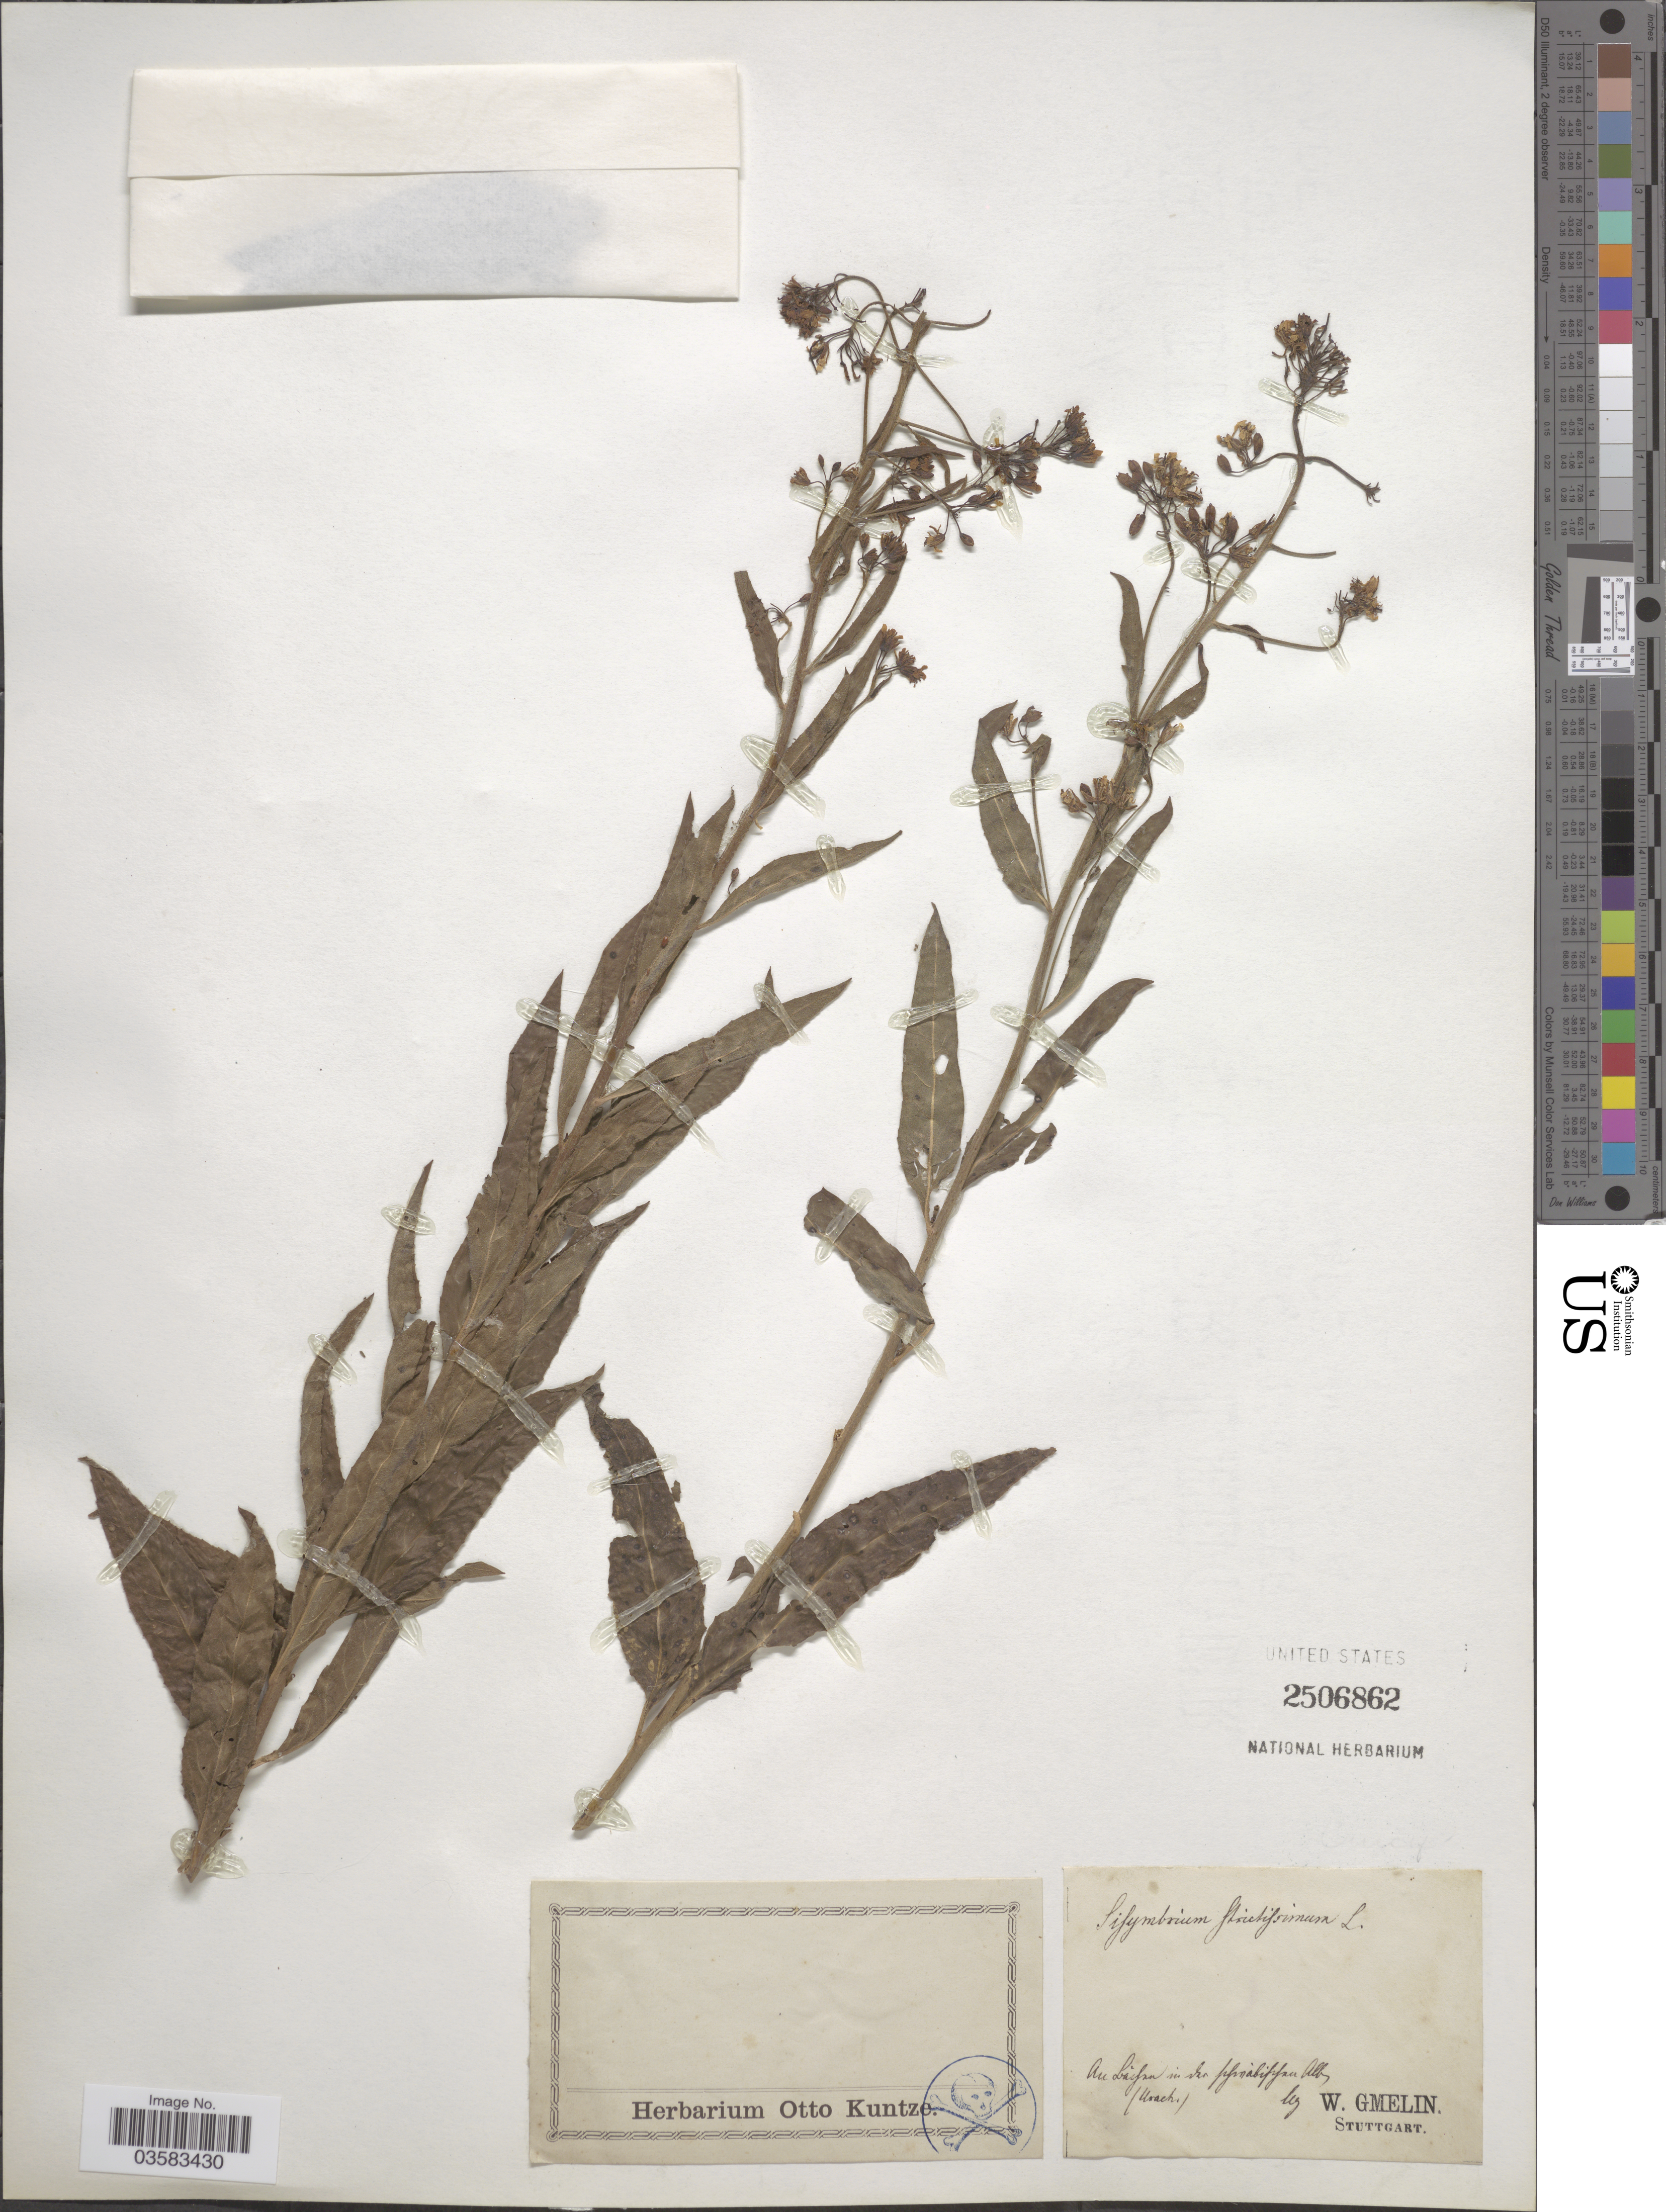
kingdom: Plantae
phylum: Tracheophyta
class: Magnoliopsida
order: Brassicales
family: Brassicaceae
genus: Sisymbrium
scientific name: Sisymbrium strictissimum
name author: L.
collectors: W. Gmelin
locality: Au Laifurn in der fuhnabippan Alba (Urach.). [interpreted]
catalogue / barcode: US 2506862